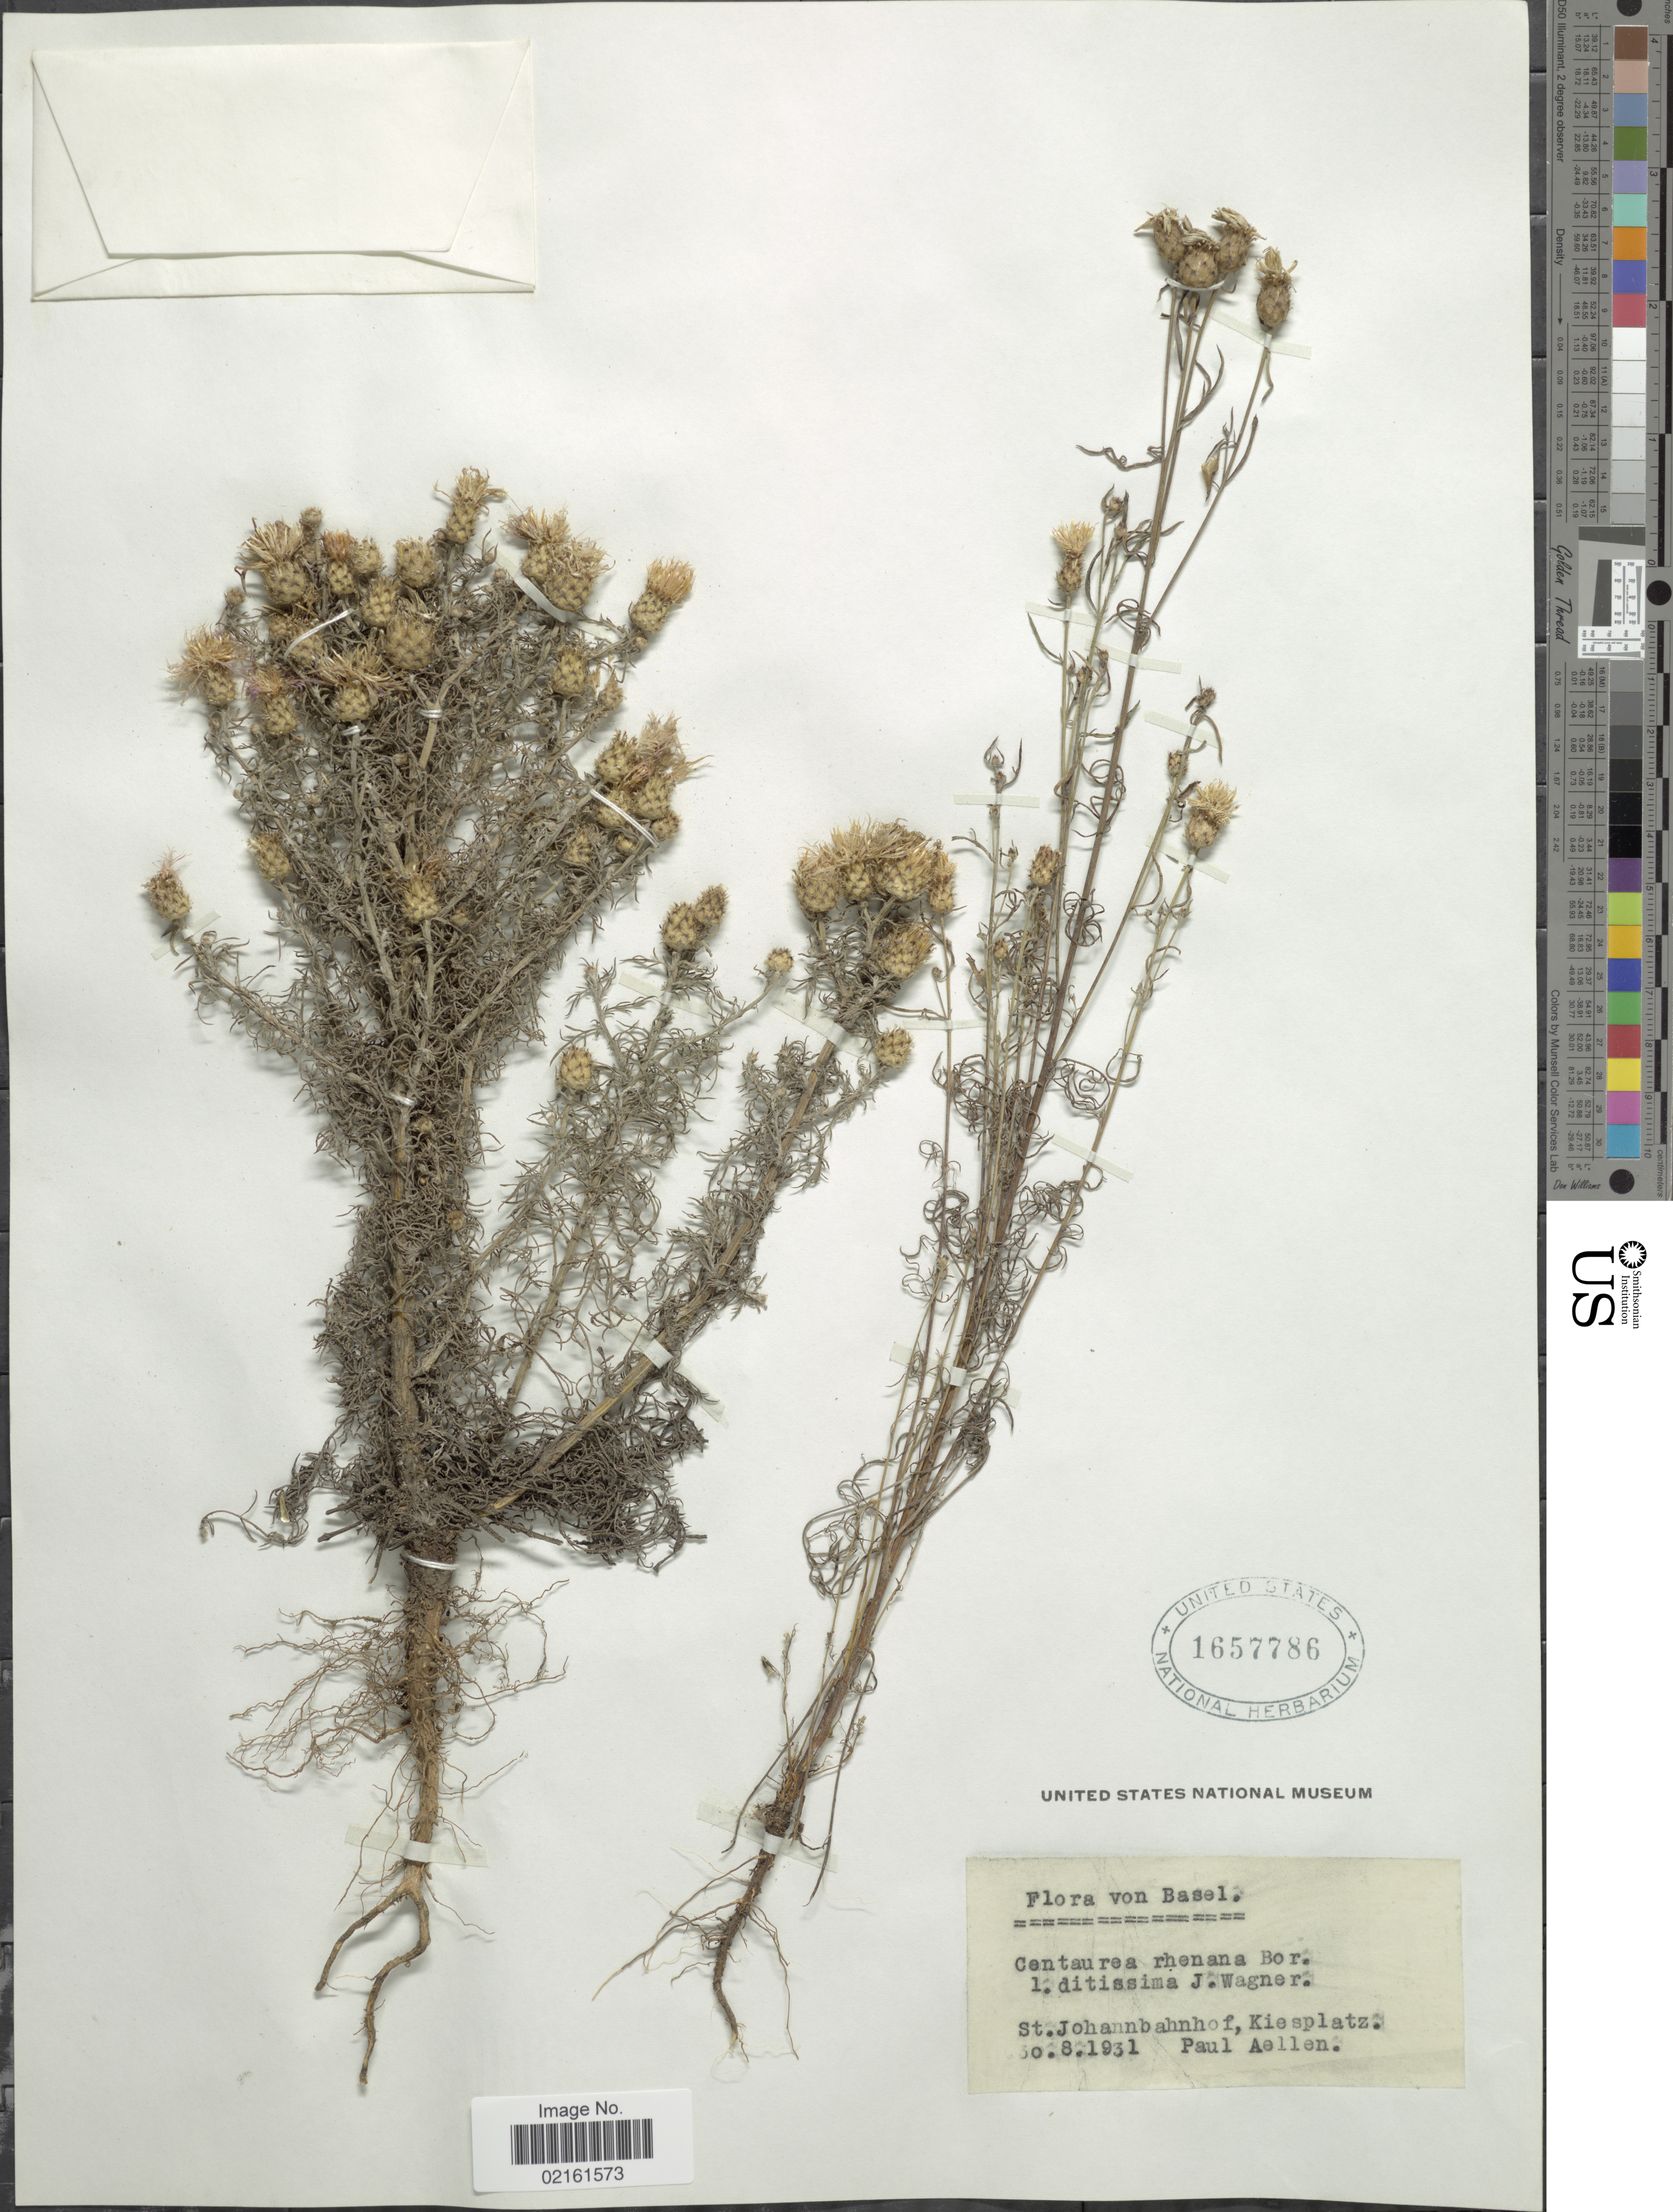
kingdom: Plantae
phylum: Tracheophyta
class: Magnoliopsida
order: Asterales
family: Asteraceae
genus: Centaurea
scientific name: Centaurea stoebe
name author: L.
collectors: P. Aellen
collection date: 1931-08-30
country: Switzerland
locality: Basel. St. Johannbahnhof, Kiesplatz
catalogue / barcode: US 1657786